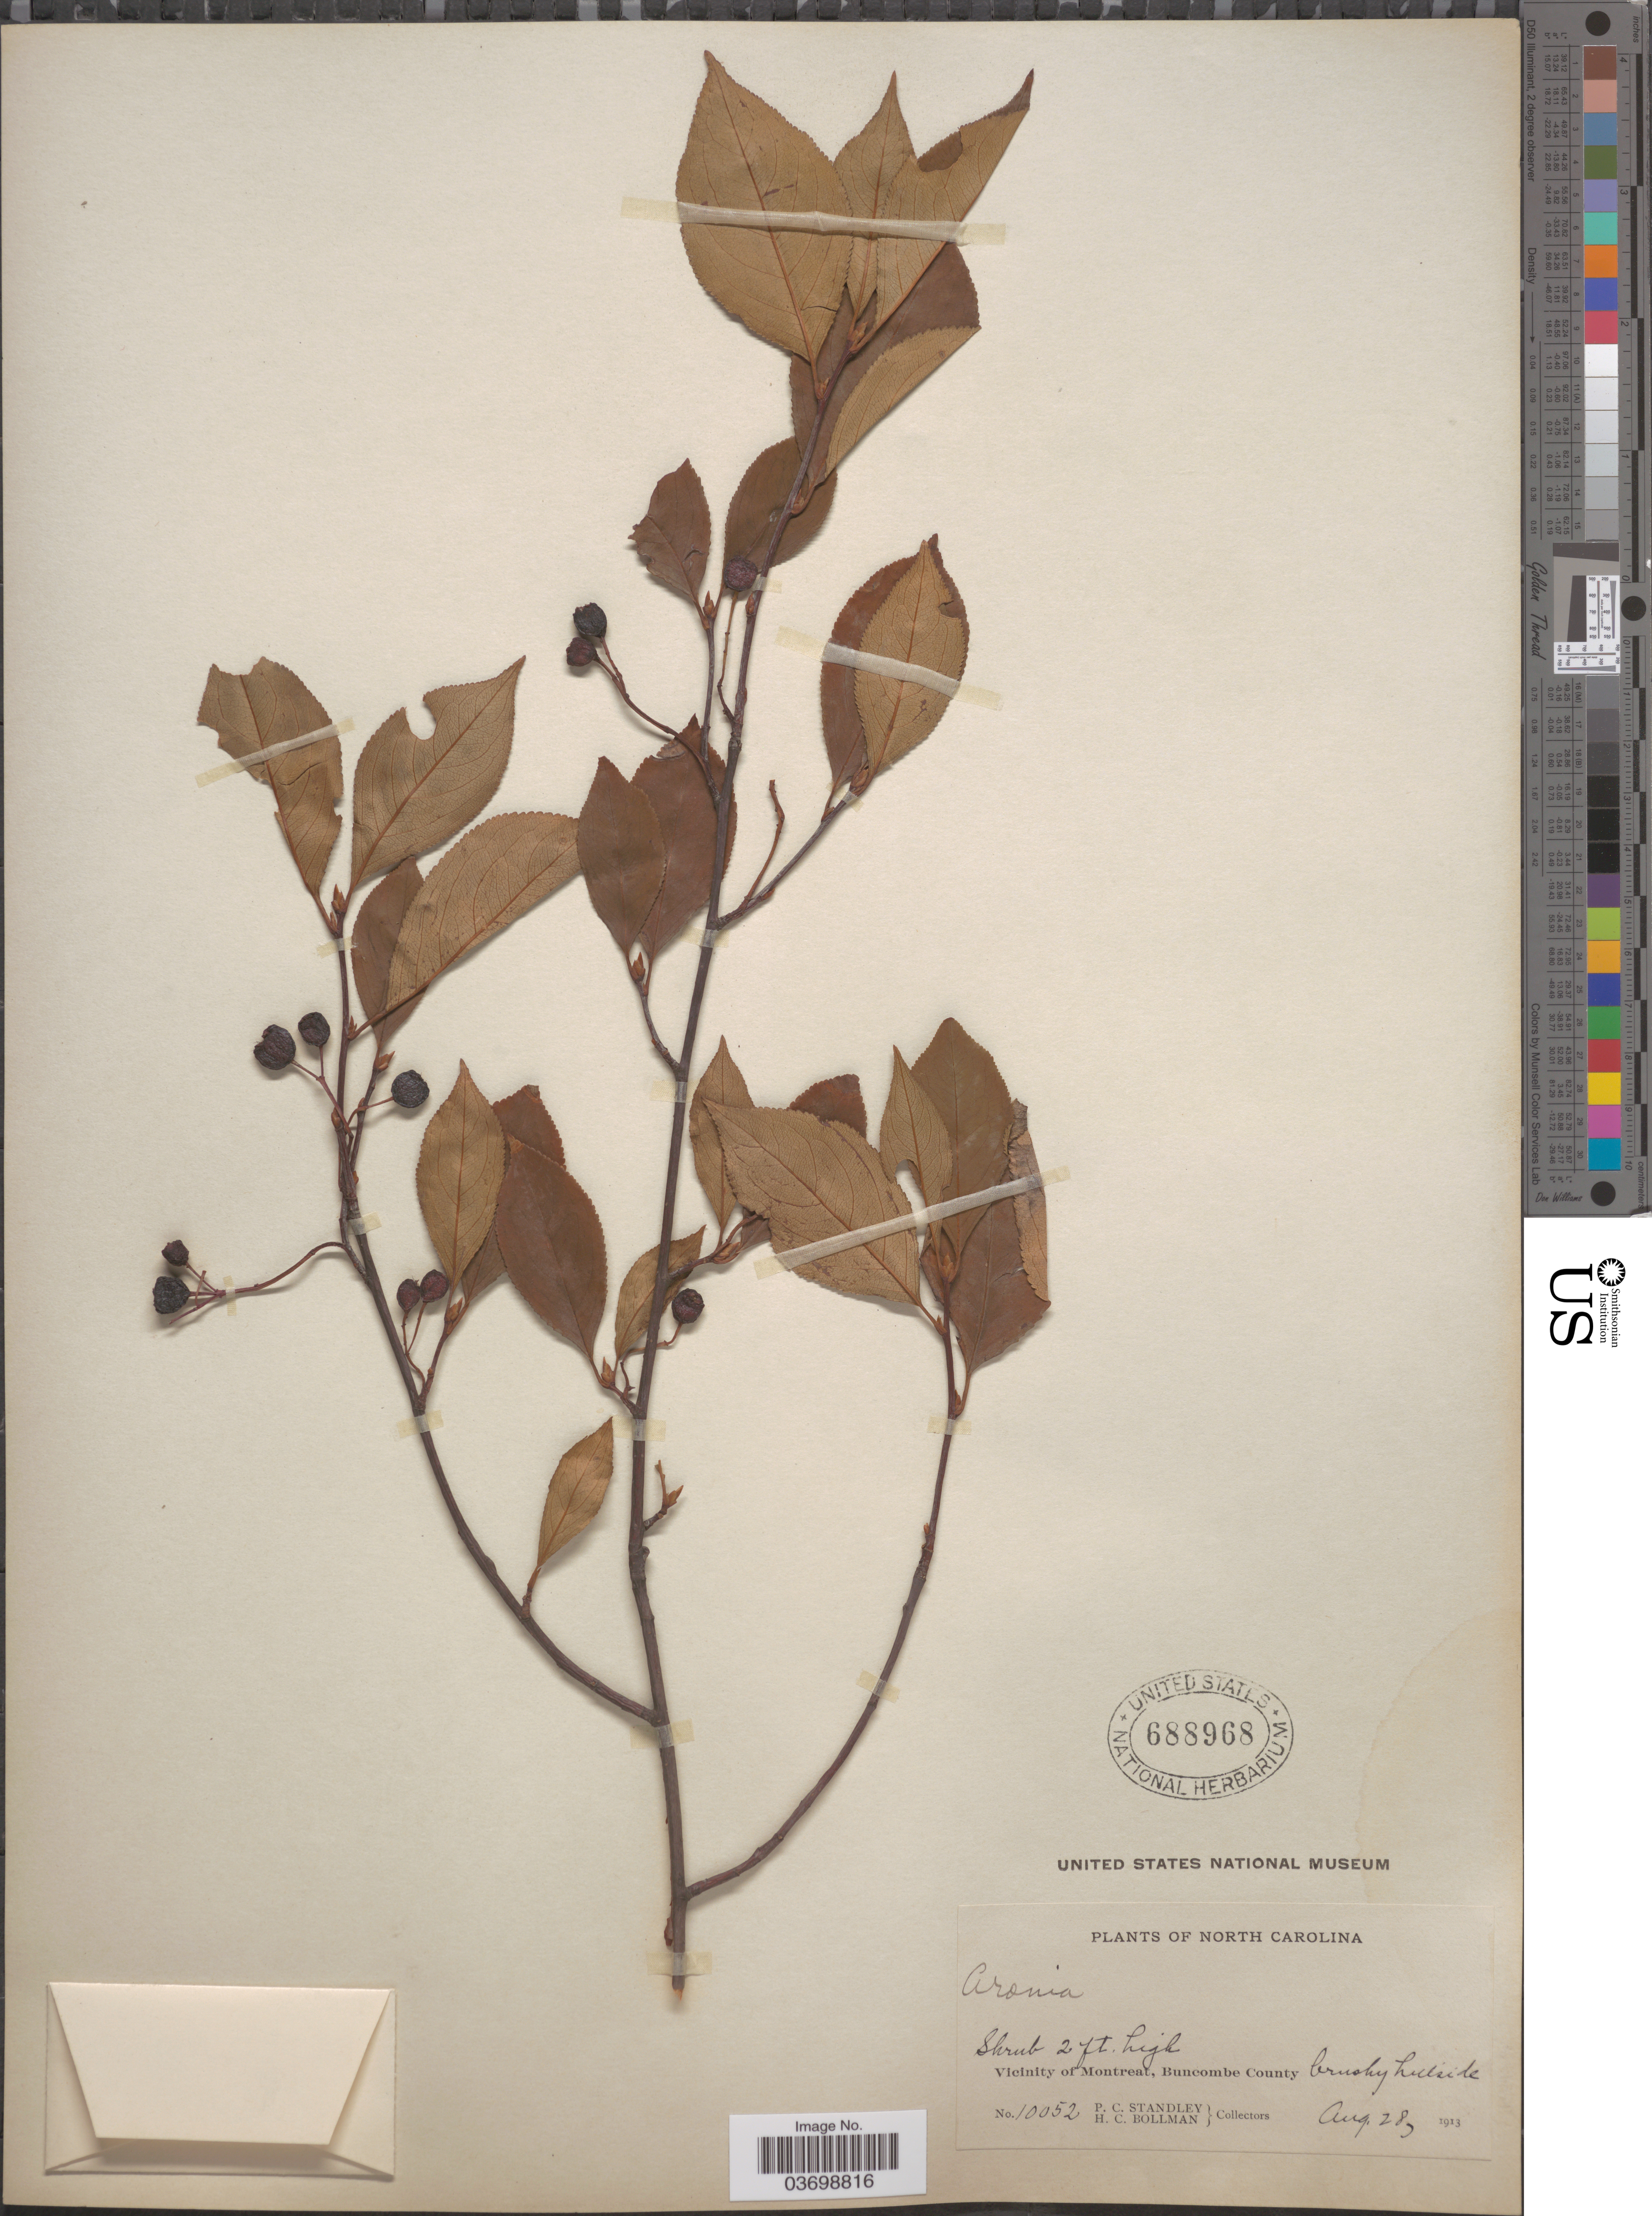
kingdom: Plantae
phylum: Tracheophyta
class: Magnoliopsida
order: Rosales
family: Rosaceae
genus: Aronia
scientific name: Aronia melanocarpa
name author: (Michx.) Elliott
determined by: Strong, M. T., (US), Smithsonian Institution - National Museum of Natural History (UNITED STATES)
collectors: P. C. Standley & H. C. Bollman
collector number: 10052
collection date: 1913-08-28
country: United States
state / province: North Carolina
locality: Vicinity of Montreal, Buncombe County.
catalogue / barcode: US 688968